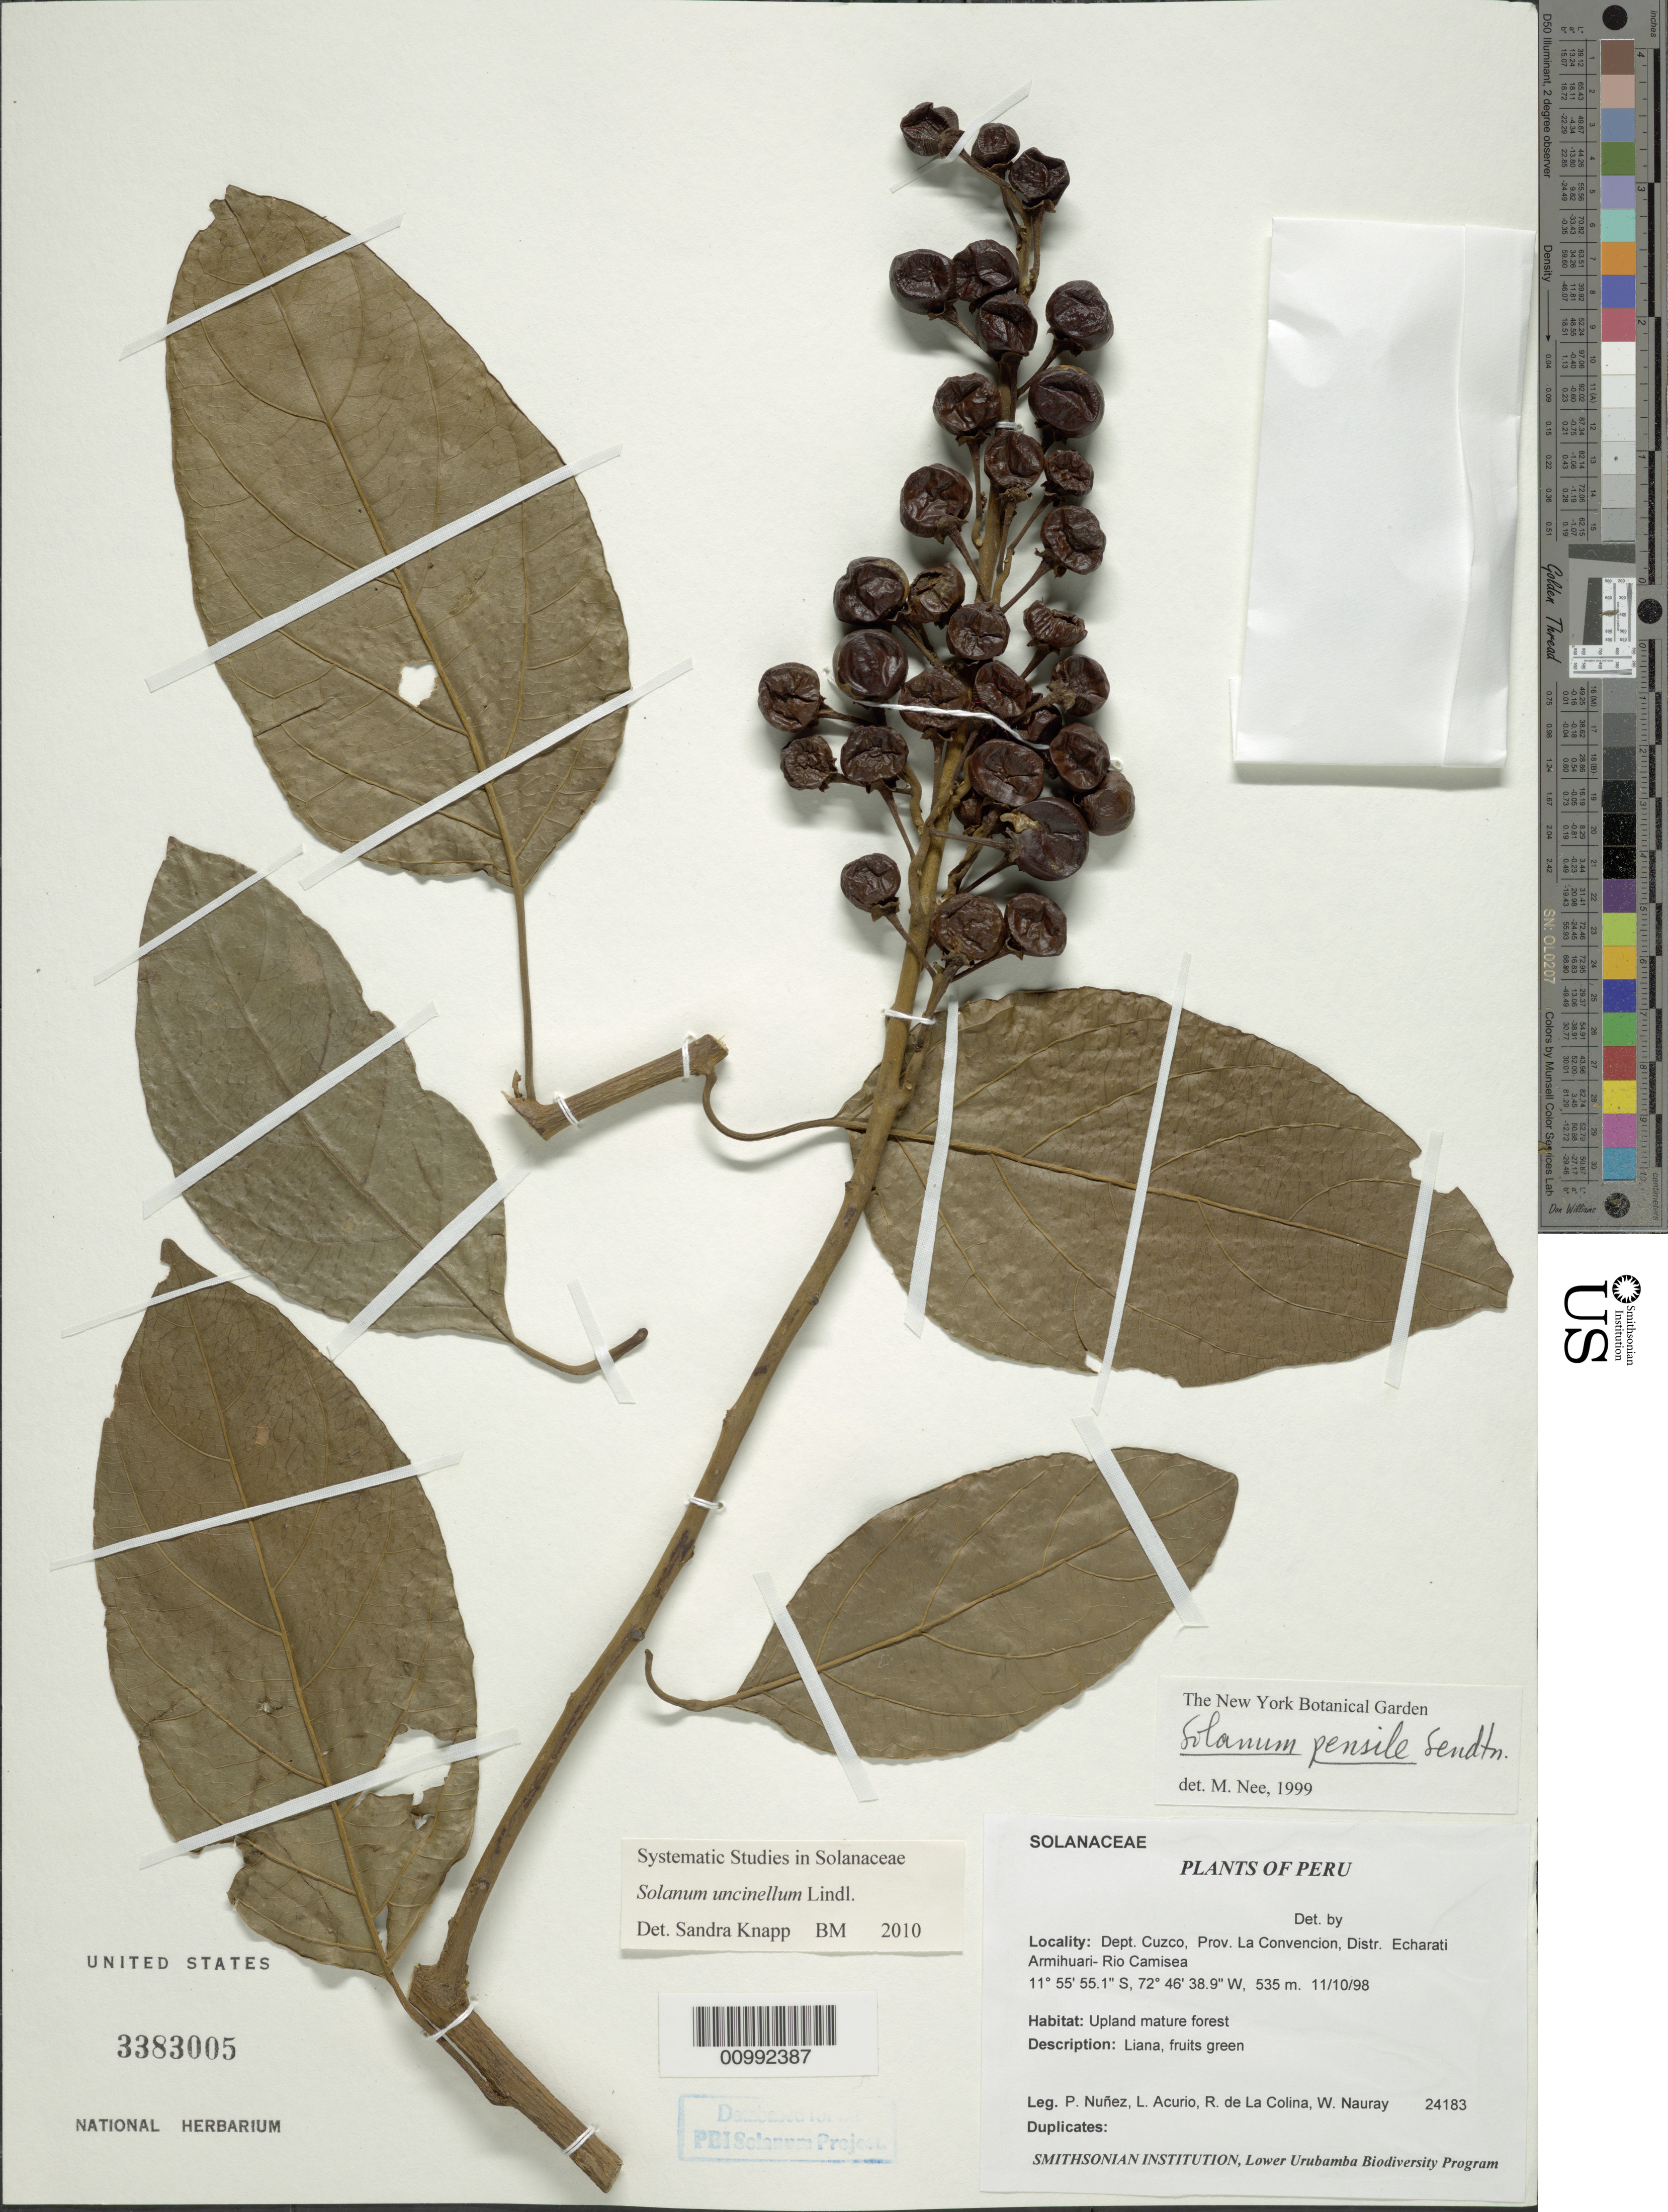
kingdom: Plantae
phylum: Tracheophyta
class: Magnoliopsida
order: Solanales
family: Solanaceae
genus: Solanum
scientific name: Solanum uncinellum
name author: Lindl.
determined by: Knapp, S. D.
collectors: P. Núñez V., L. Acurio, R. de La Colina & W. Nauray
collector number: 24183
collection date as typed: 11 Oct 1998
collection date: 1998-10-11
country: Peru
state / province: Cusco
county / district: La Convención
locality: Río Camisea, Dist. Echarati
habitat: upland mature forest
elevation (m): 535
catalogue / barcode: US 3383005